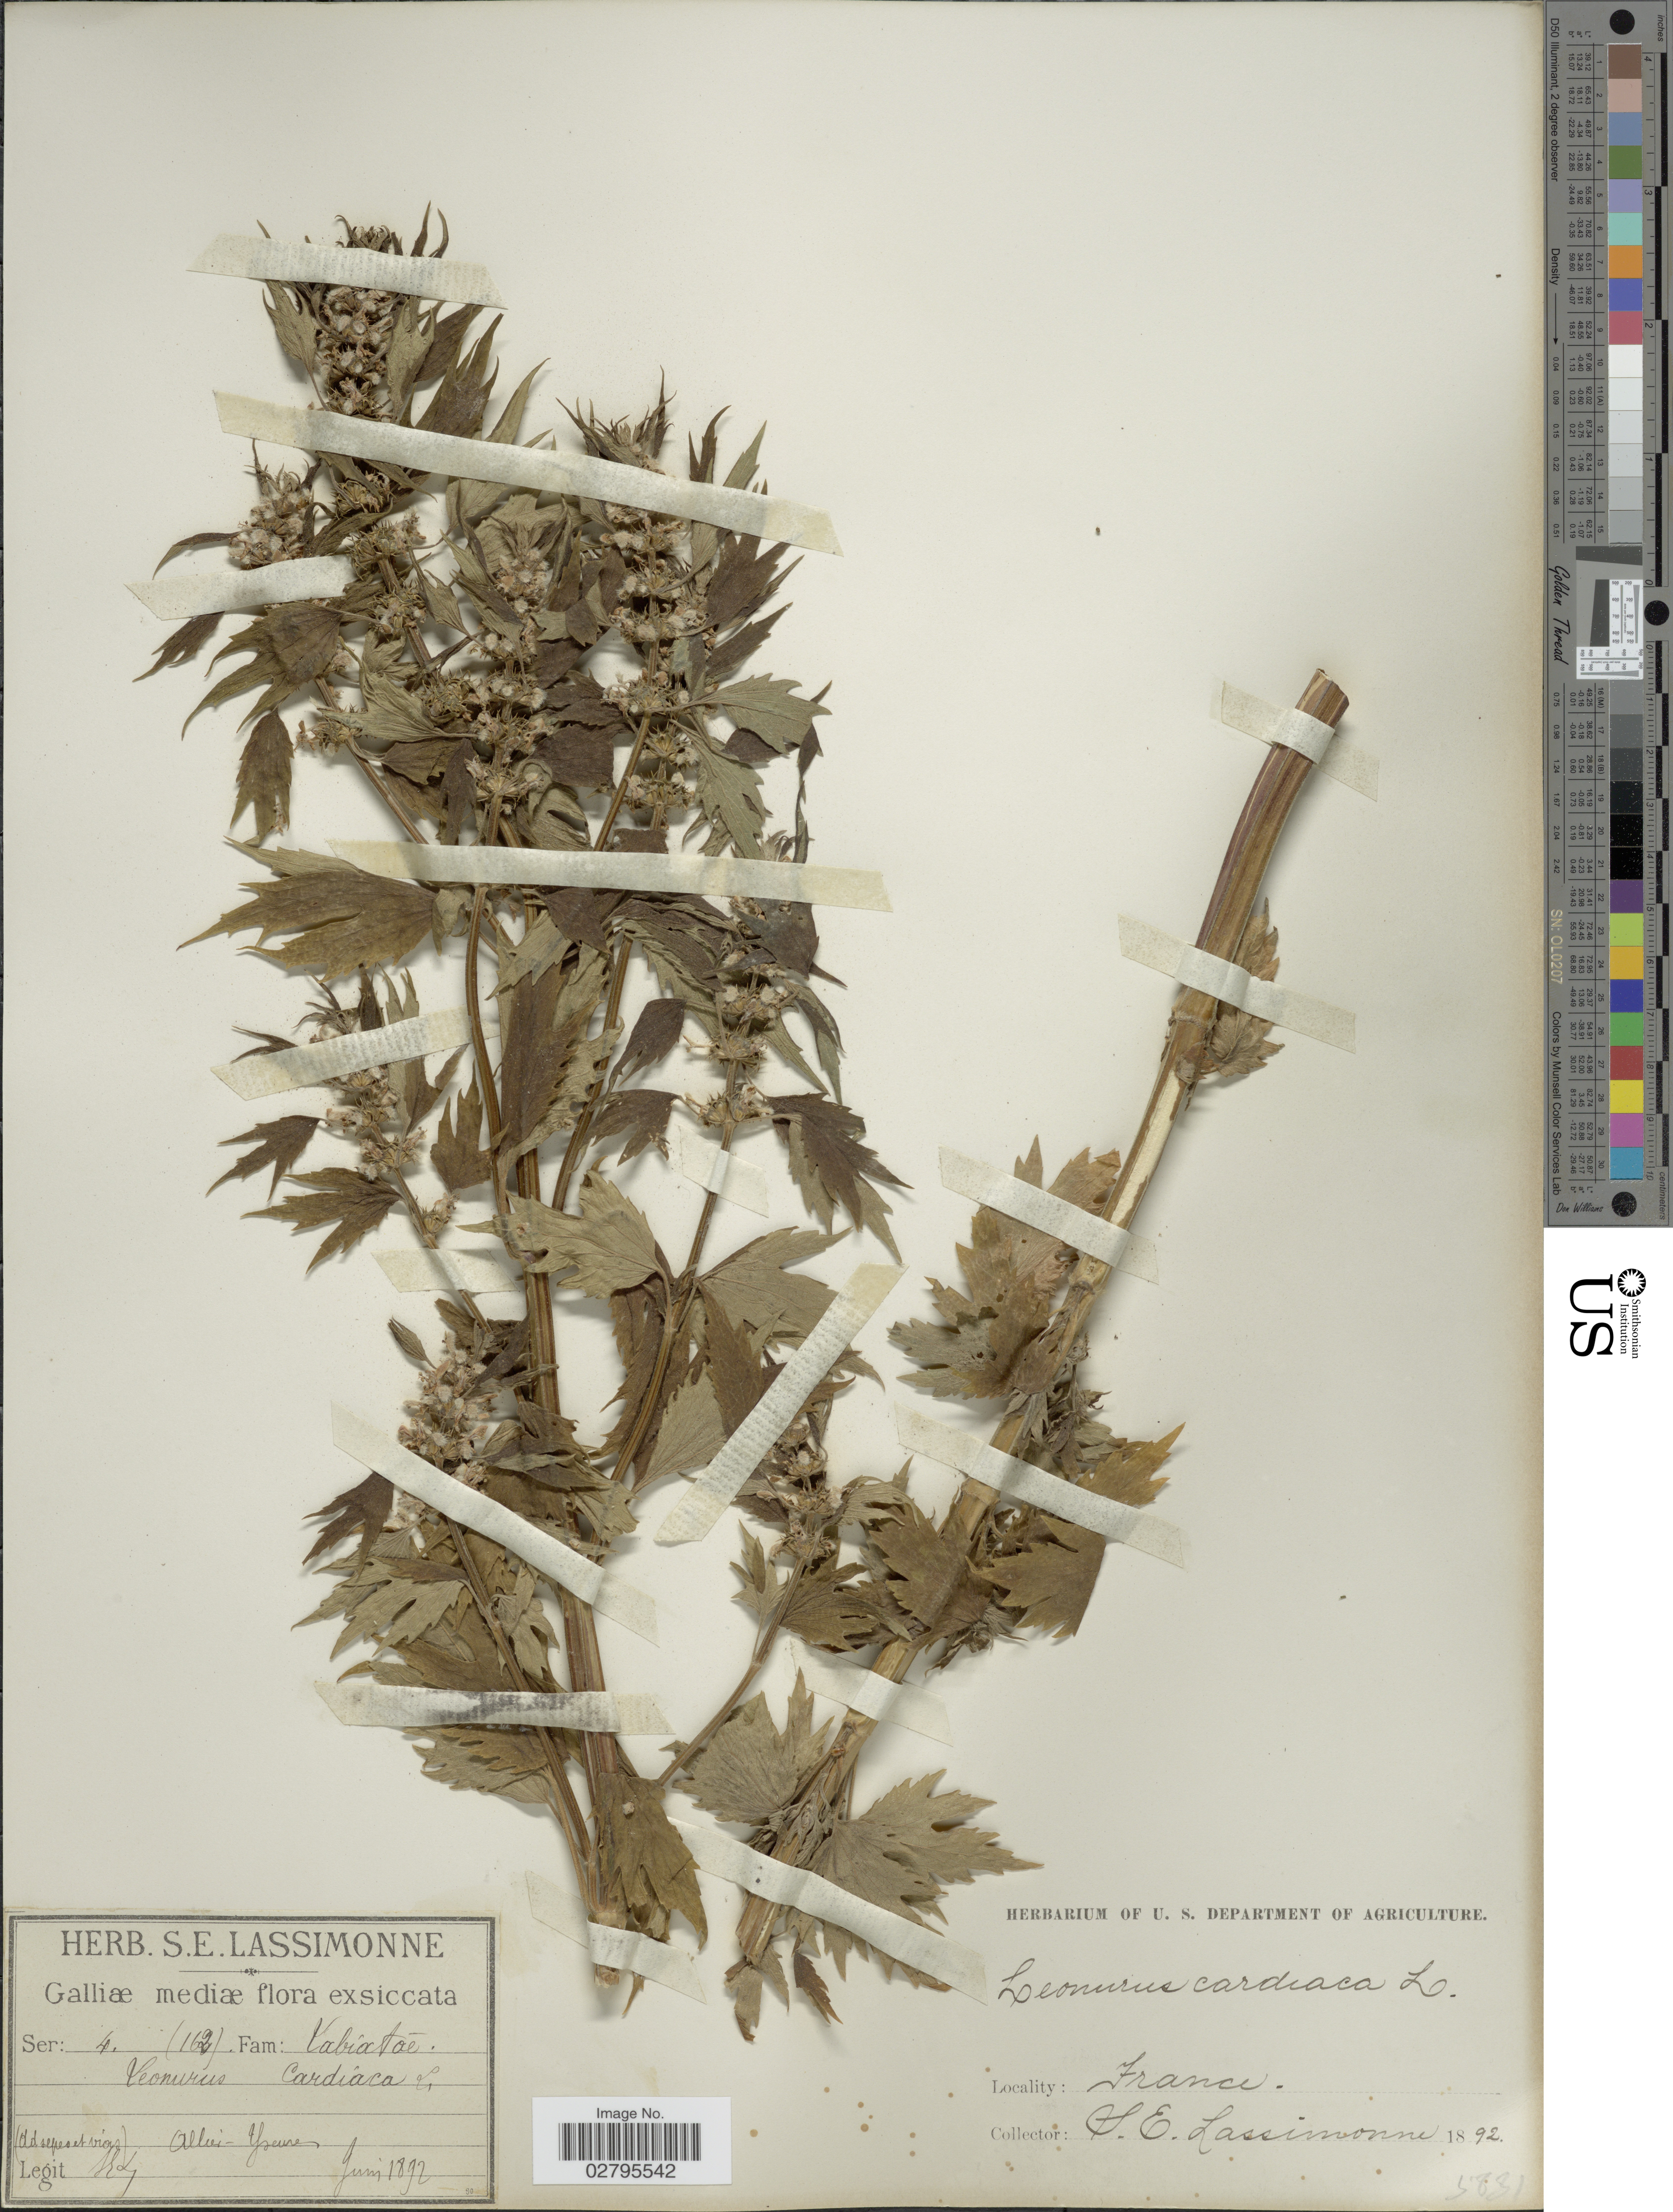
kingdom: Plantae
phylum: Tracheophyta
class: Magnoliopsida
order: Lamiales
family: Lamiaceae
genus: Leonurus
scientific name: Leonurus cardiaca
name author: L.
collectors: S. Lassimonne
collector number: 4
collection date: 1892-06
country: France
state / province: Auvergne-Rhône-Alpes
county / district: Allier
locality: Galliæ mediæ [Central France]. Allier - Yseure [Yzeure].